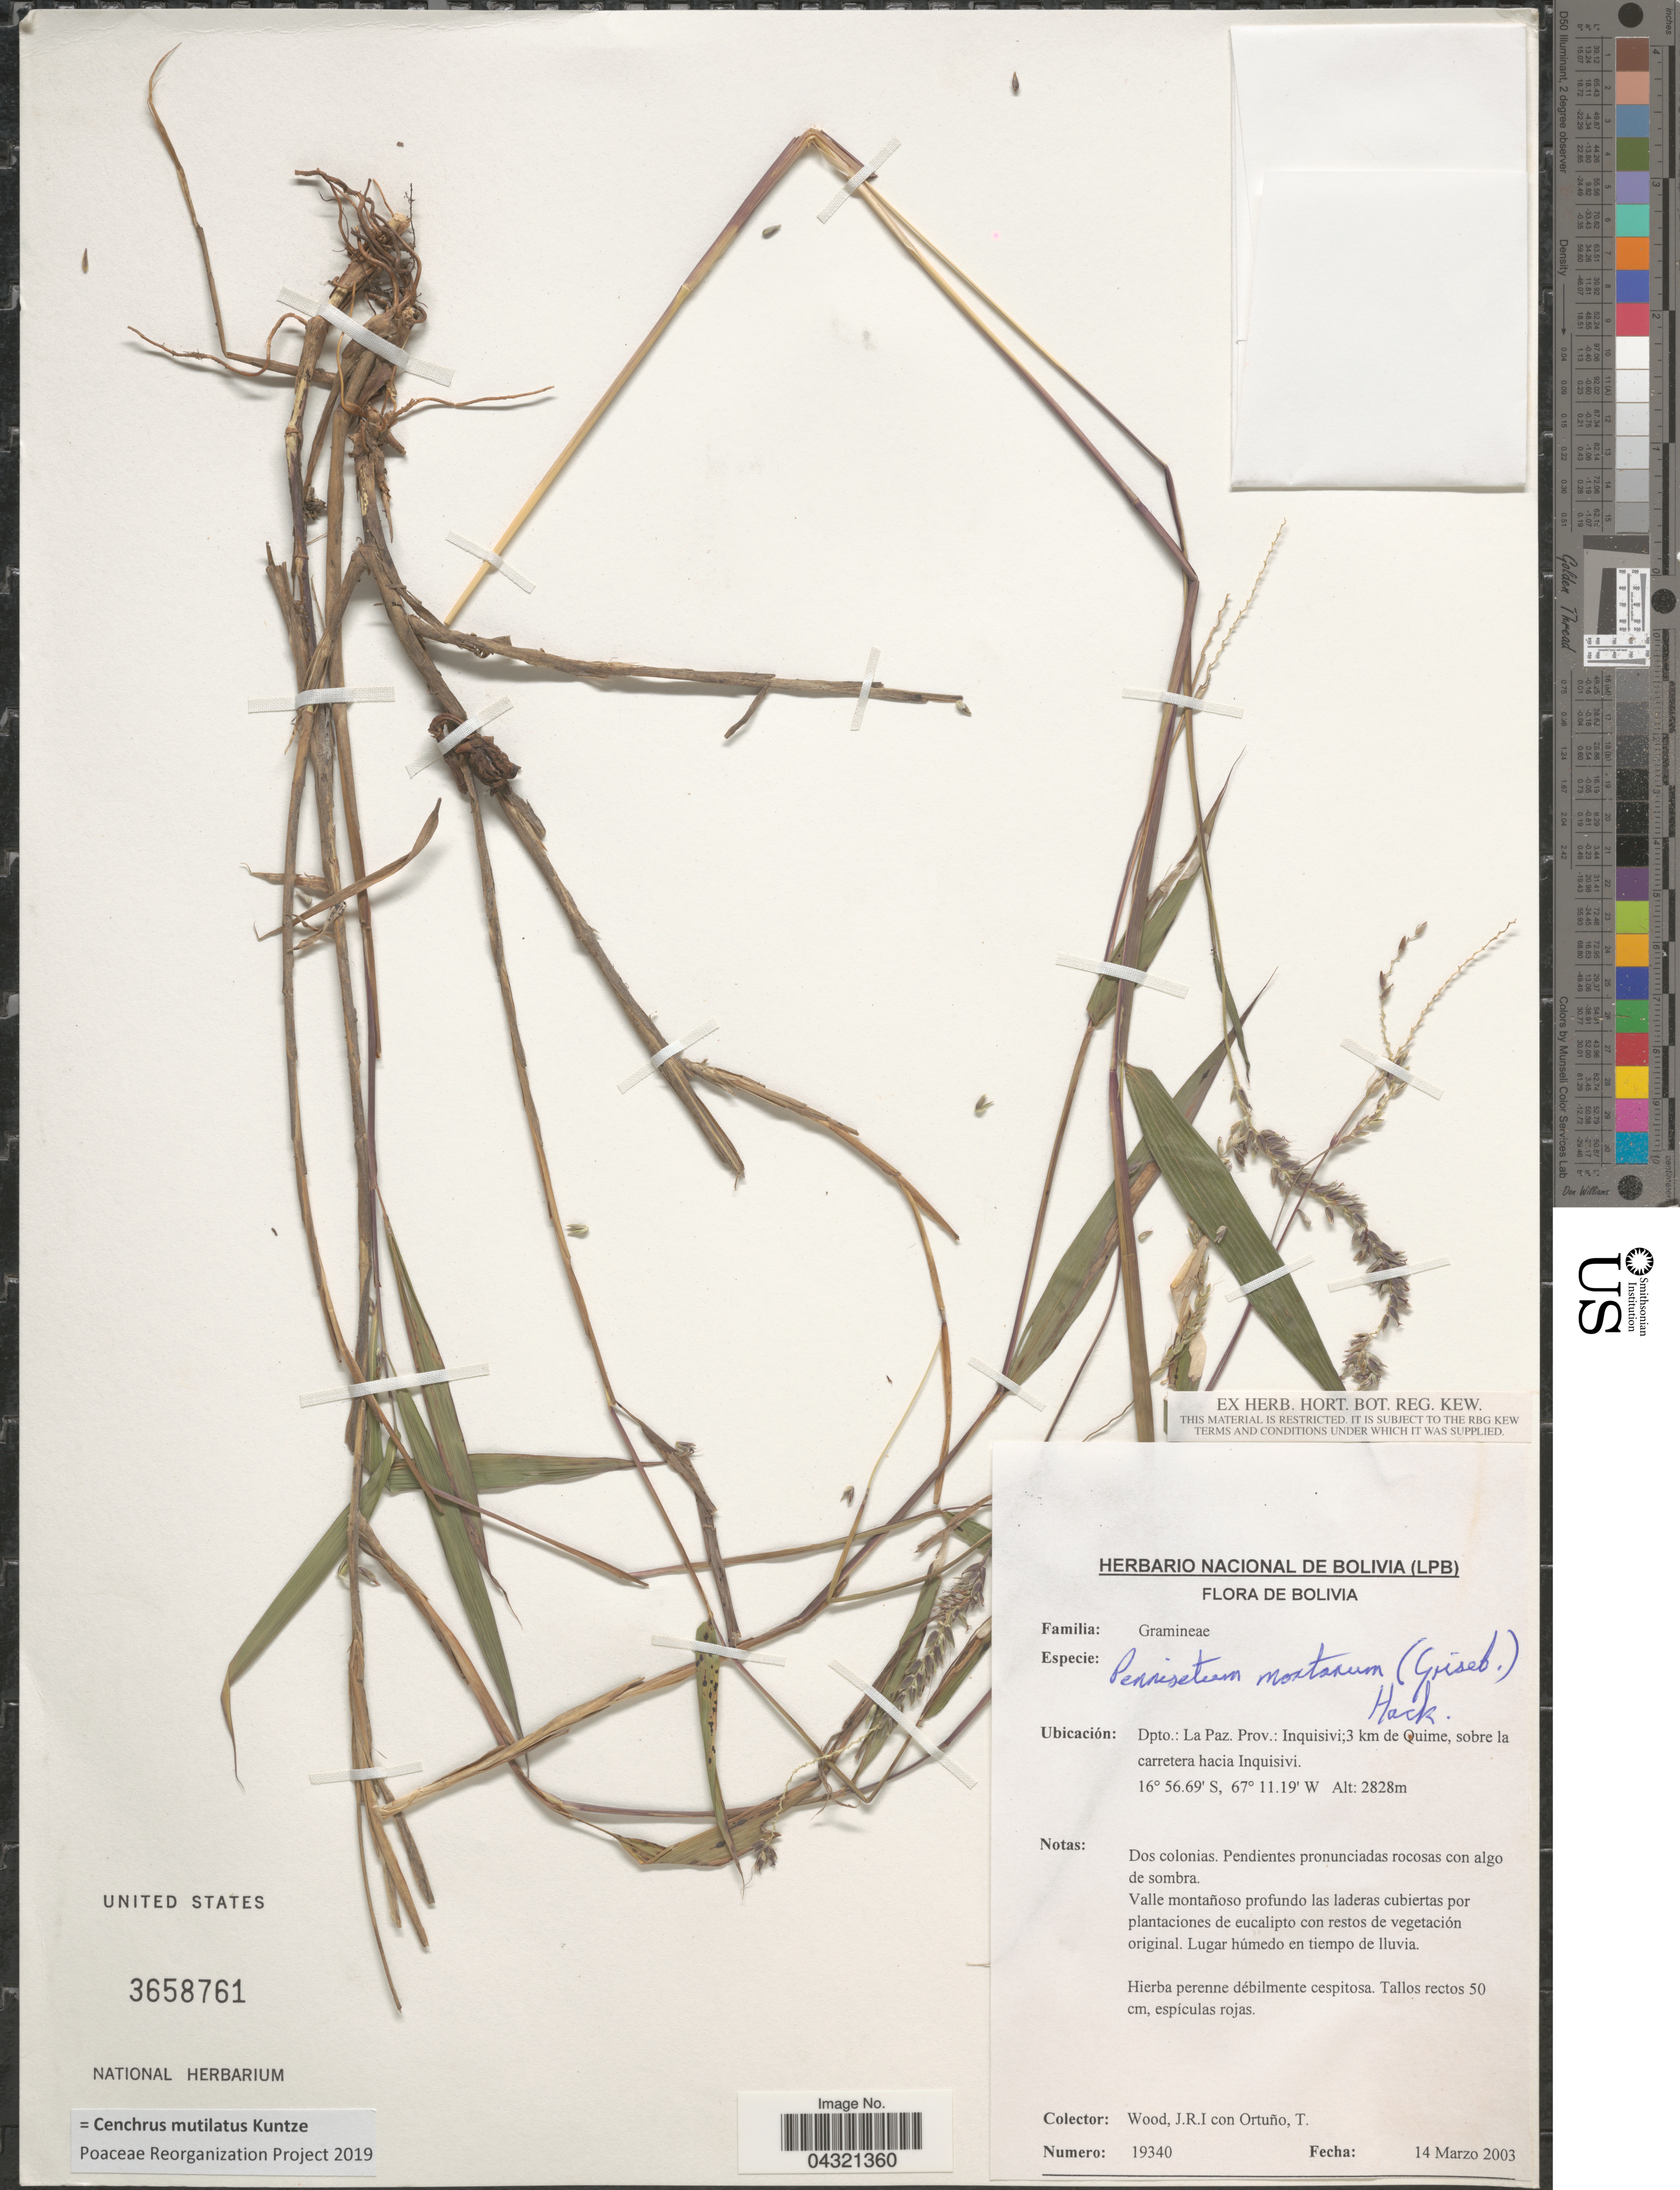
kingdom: Plantae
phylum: Tracheophyta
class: Liliopsida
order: Poales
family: Poaceae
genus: Cenchrus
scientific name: Cenchrus mutilatus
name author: Kuntze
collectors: J. R. I. Wood & T. Ortuno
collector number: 19340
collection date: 2003-03-14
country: Bolivia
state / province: La Paz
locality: Dpto. La Paz Prov.: Inquisivi;3 km de Quime, sobre la carretera hacia Inquisivi.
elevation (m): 2828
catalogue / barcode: US 3658761